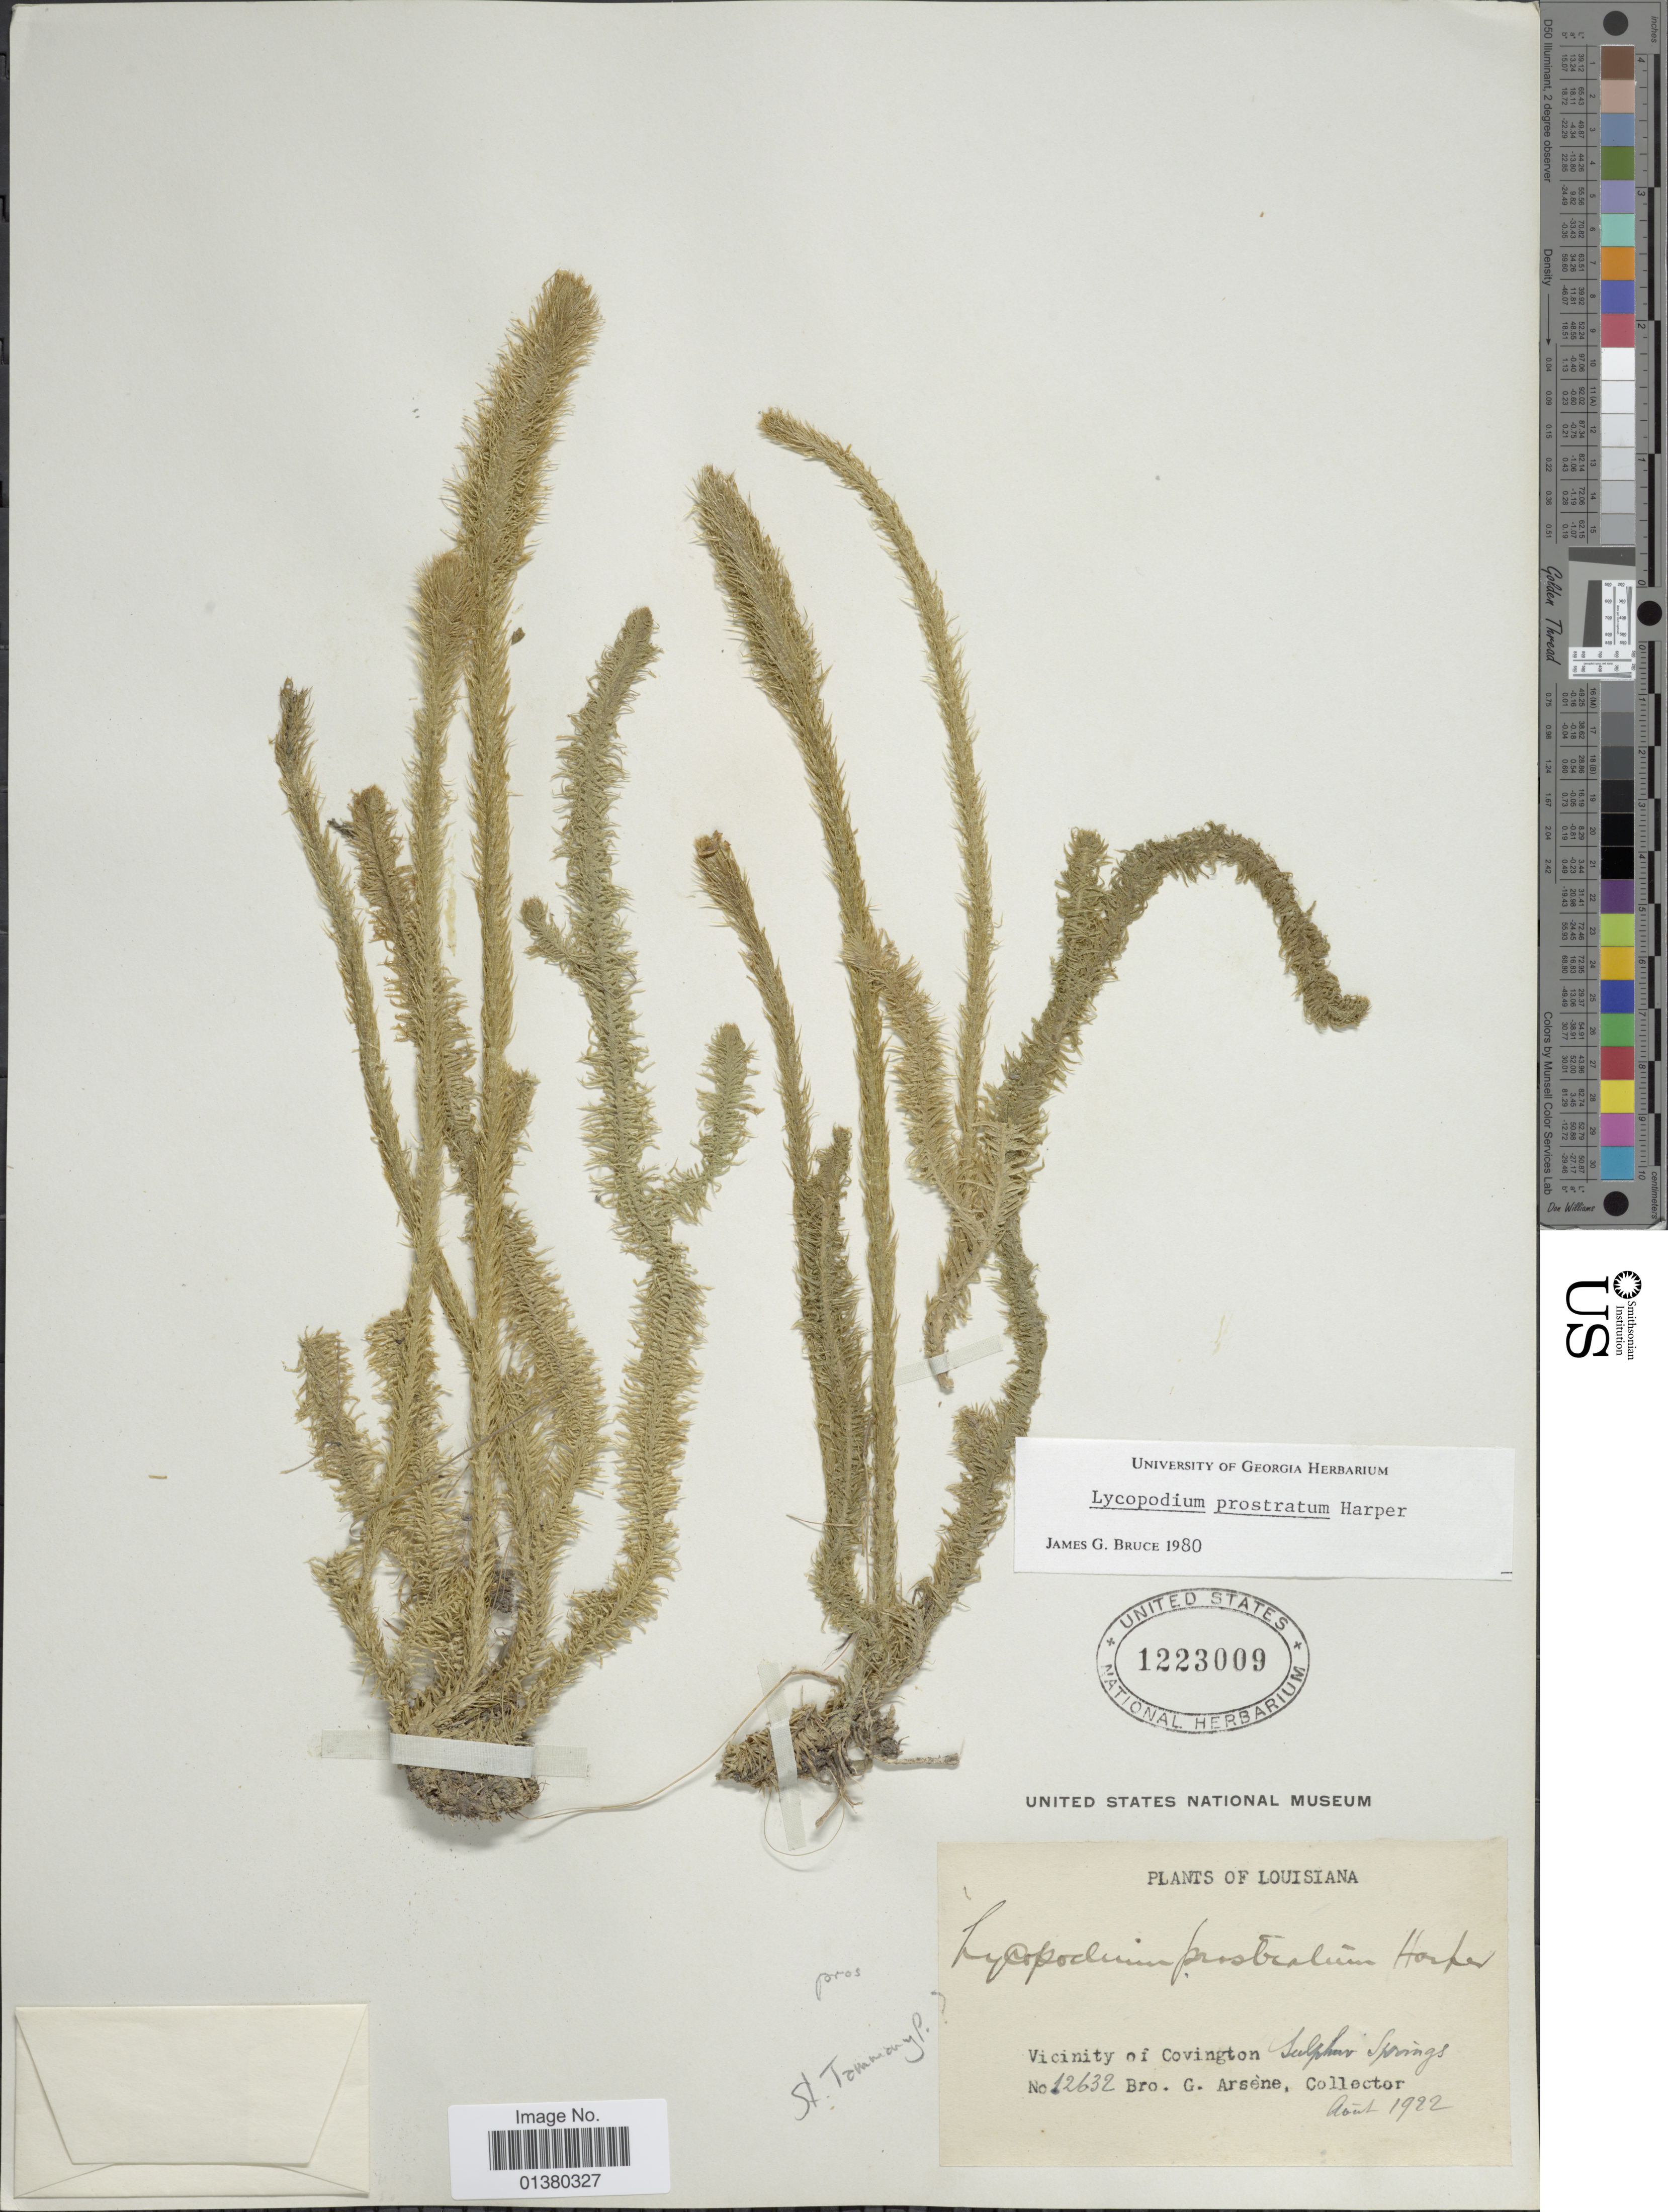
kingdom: Plantae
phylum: Tracheophyta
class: Lycopodiopsida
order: Lycopodiales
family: Lycopodiaceae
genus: Lycopodiella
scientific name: Lycopodiella prostrata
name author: (R.M. Harper) Cranfill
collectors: Bro. G. Arsène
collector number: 12632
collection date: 1922-08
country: United States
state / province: Louisiana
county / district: St. Tammany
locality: Sulphur Springs, Vicinity of Covington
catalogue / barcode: US 1223009